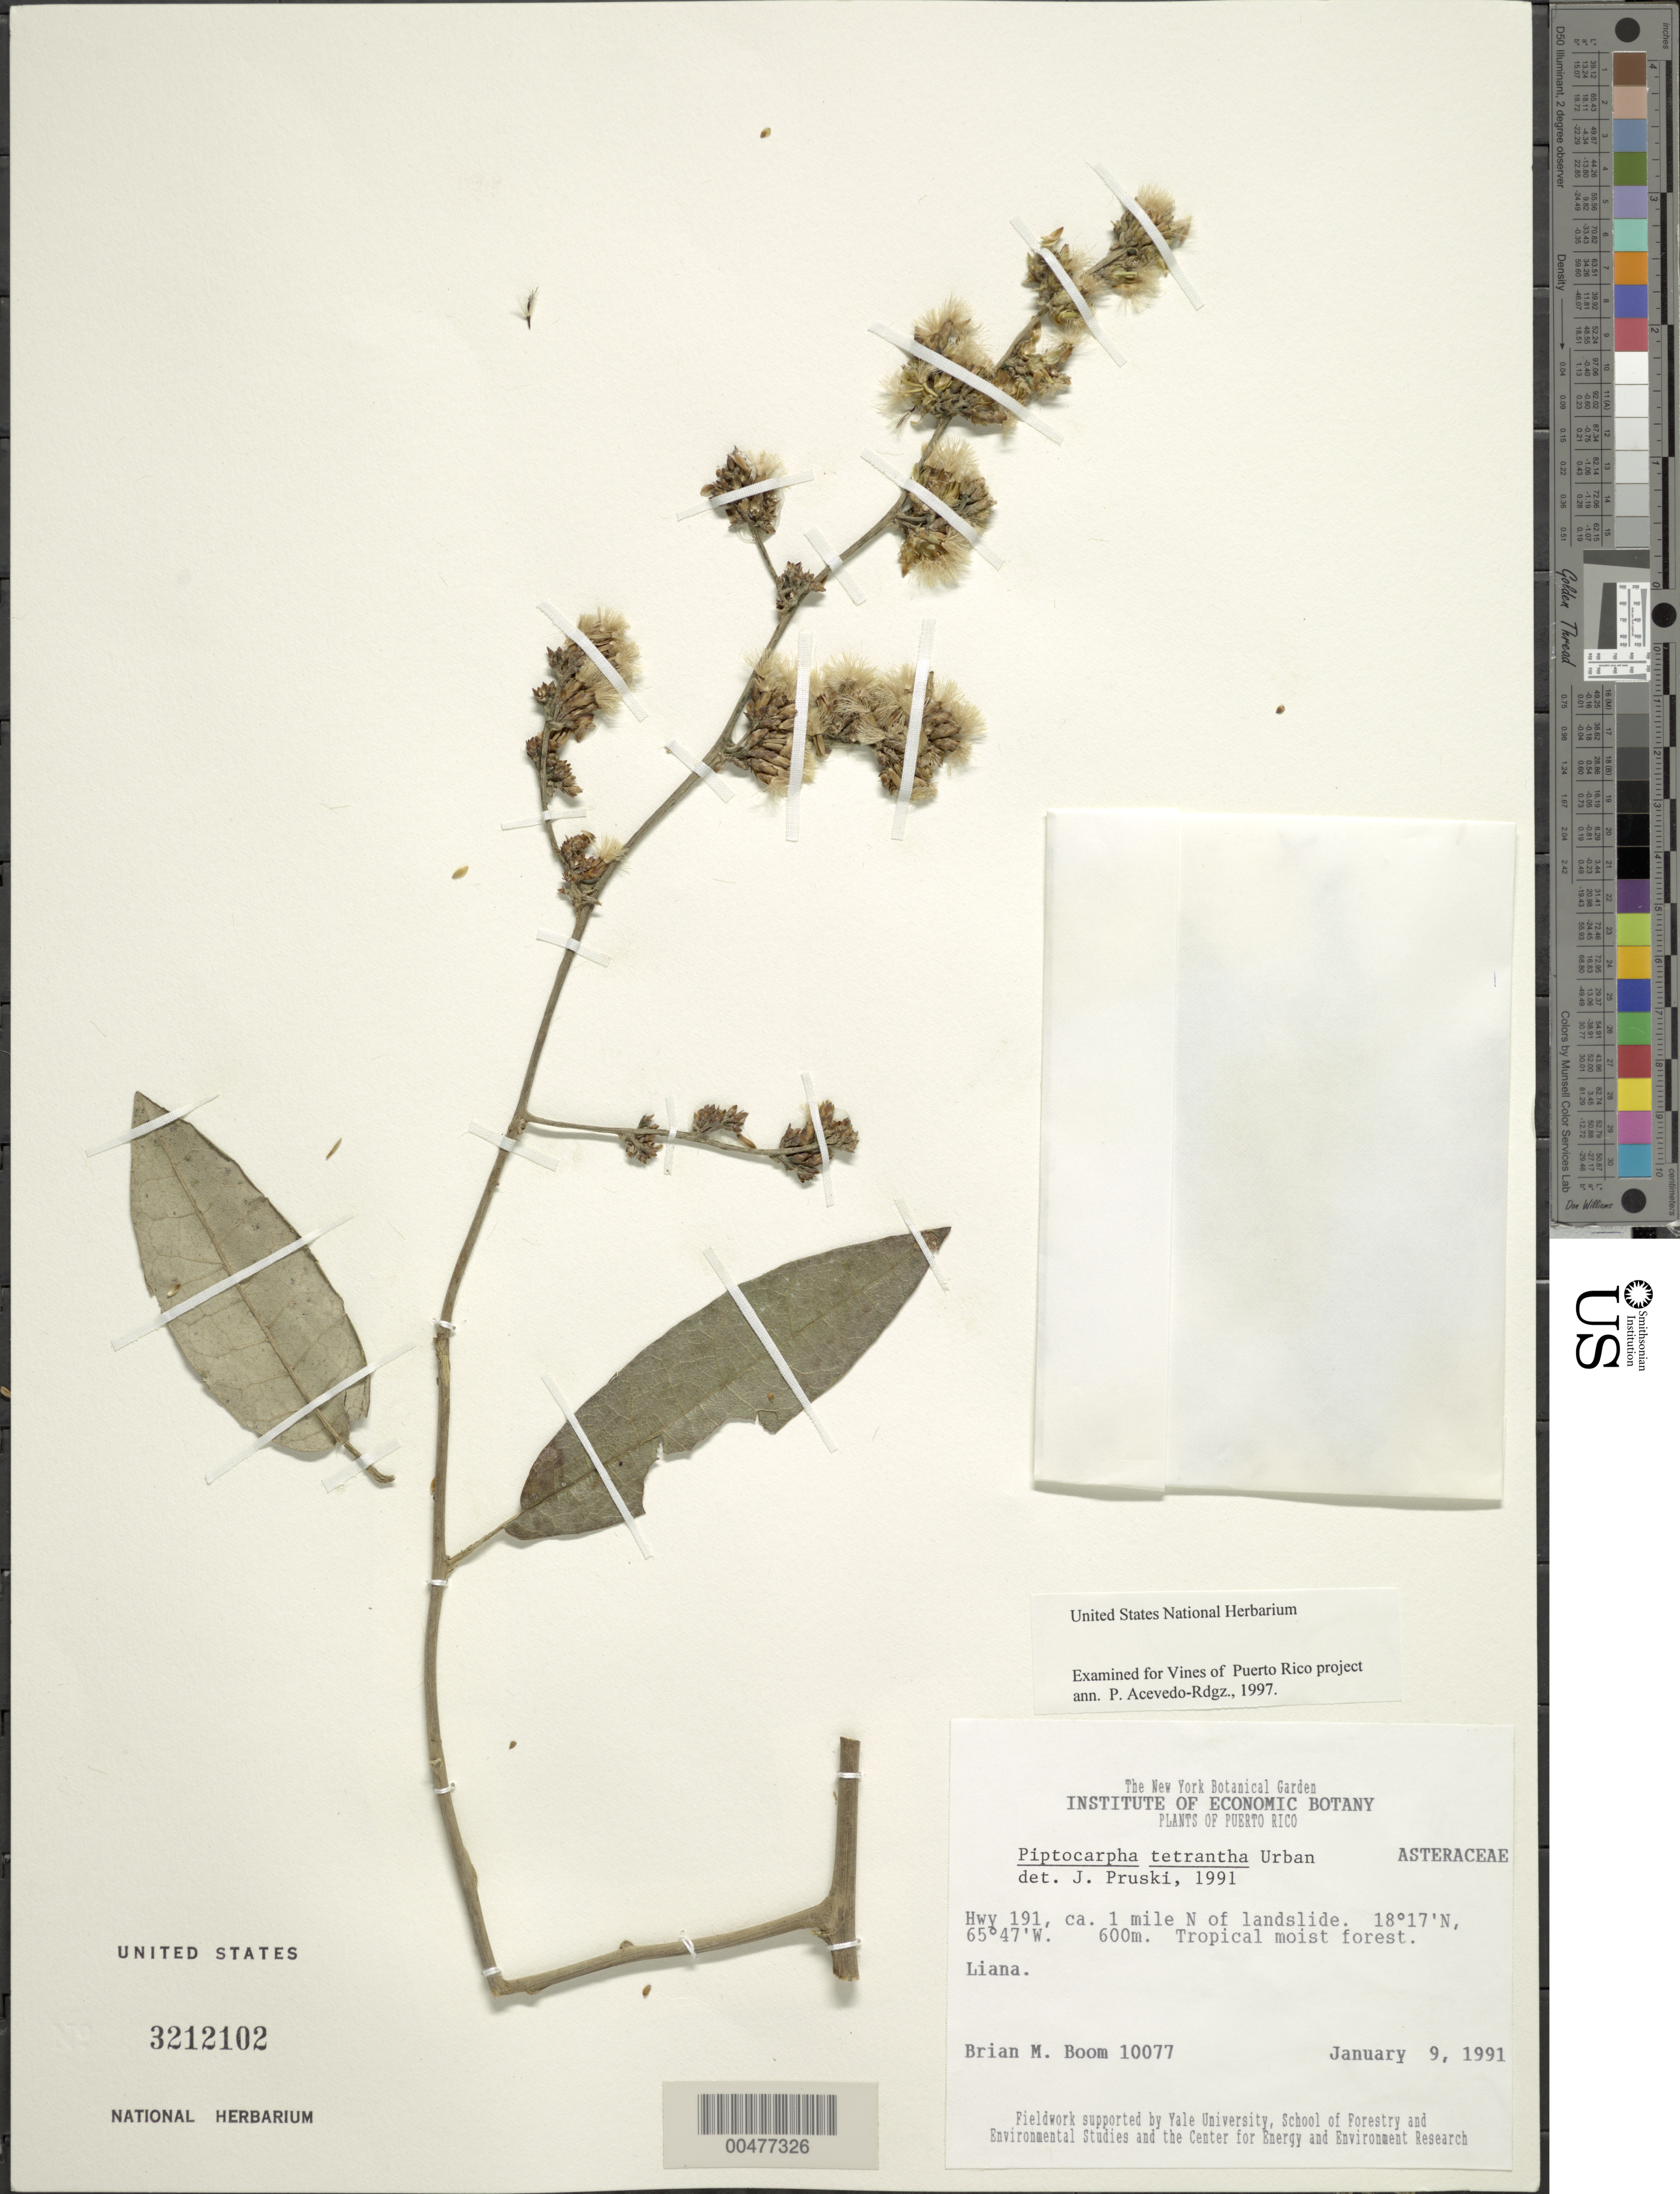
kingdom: Plantae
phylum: Tracheophyta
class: Magnoliopsida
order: Asterales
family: Asteraceae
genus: Piptocarpha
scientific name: Piptocarpha tetrantha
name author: Urb.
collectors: B. M. Boom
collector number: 10077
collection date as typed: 09 Jan 1991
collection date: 1991-01-09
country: Puerto Rico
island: Greater Antilles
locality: Hwy 191, ca. 1 mi. N of landslide. Tropical forest.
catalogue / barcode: US 3212102